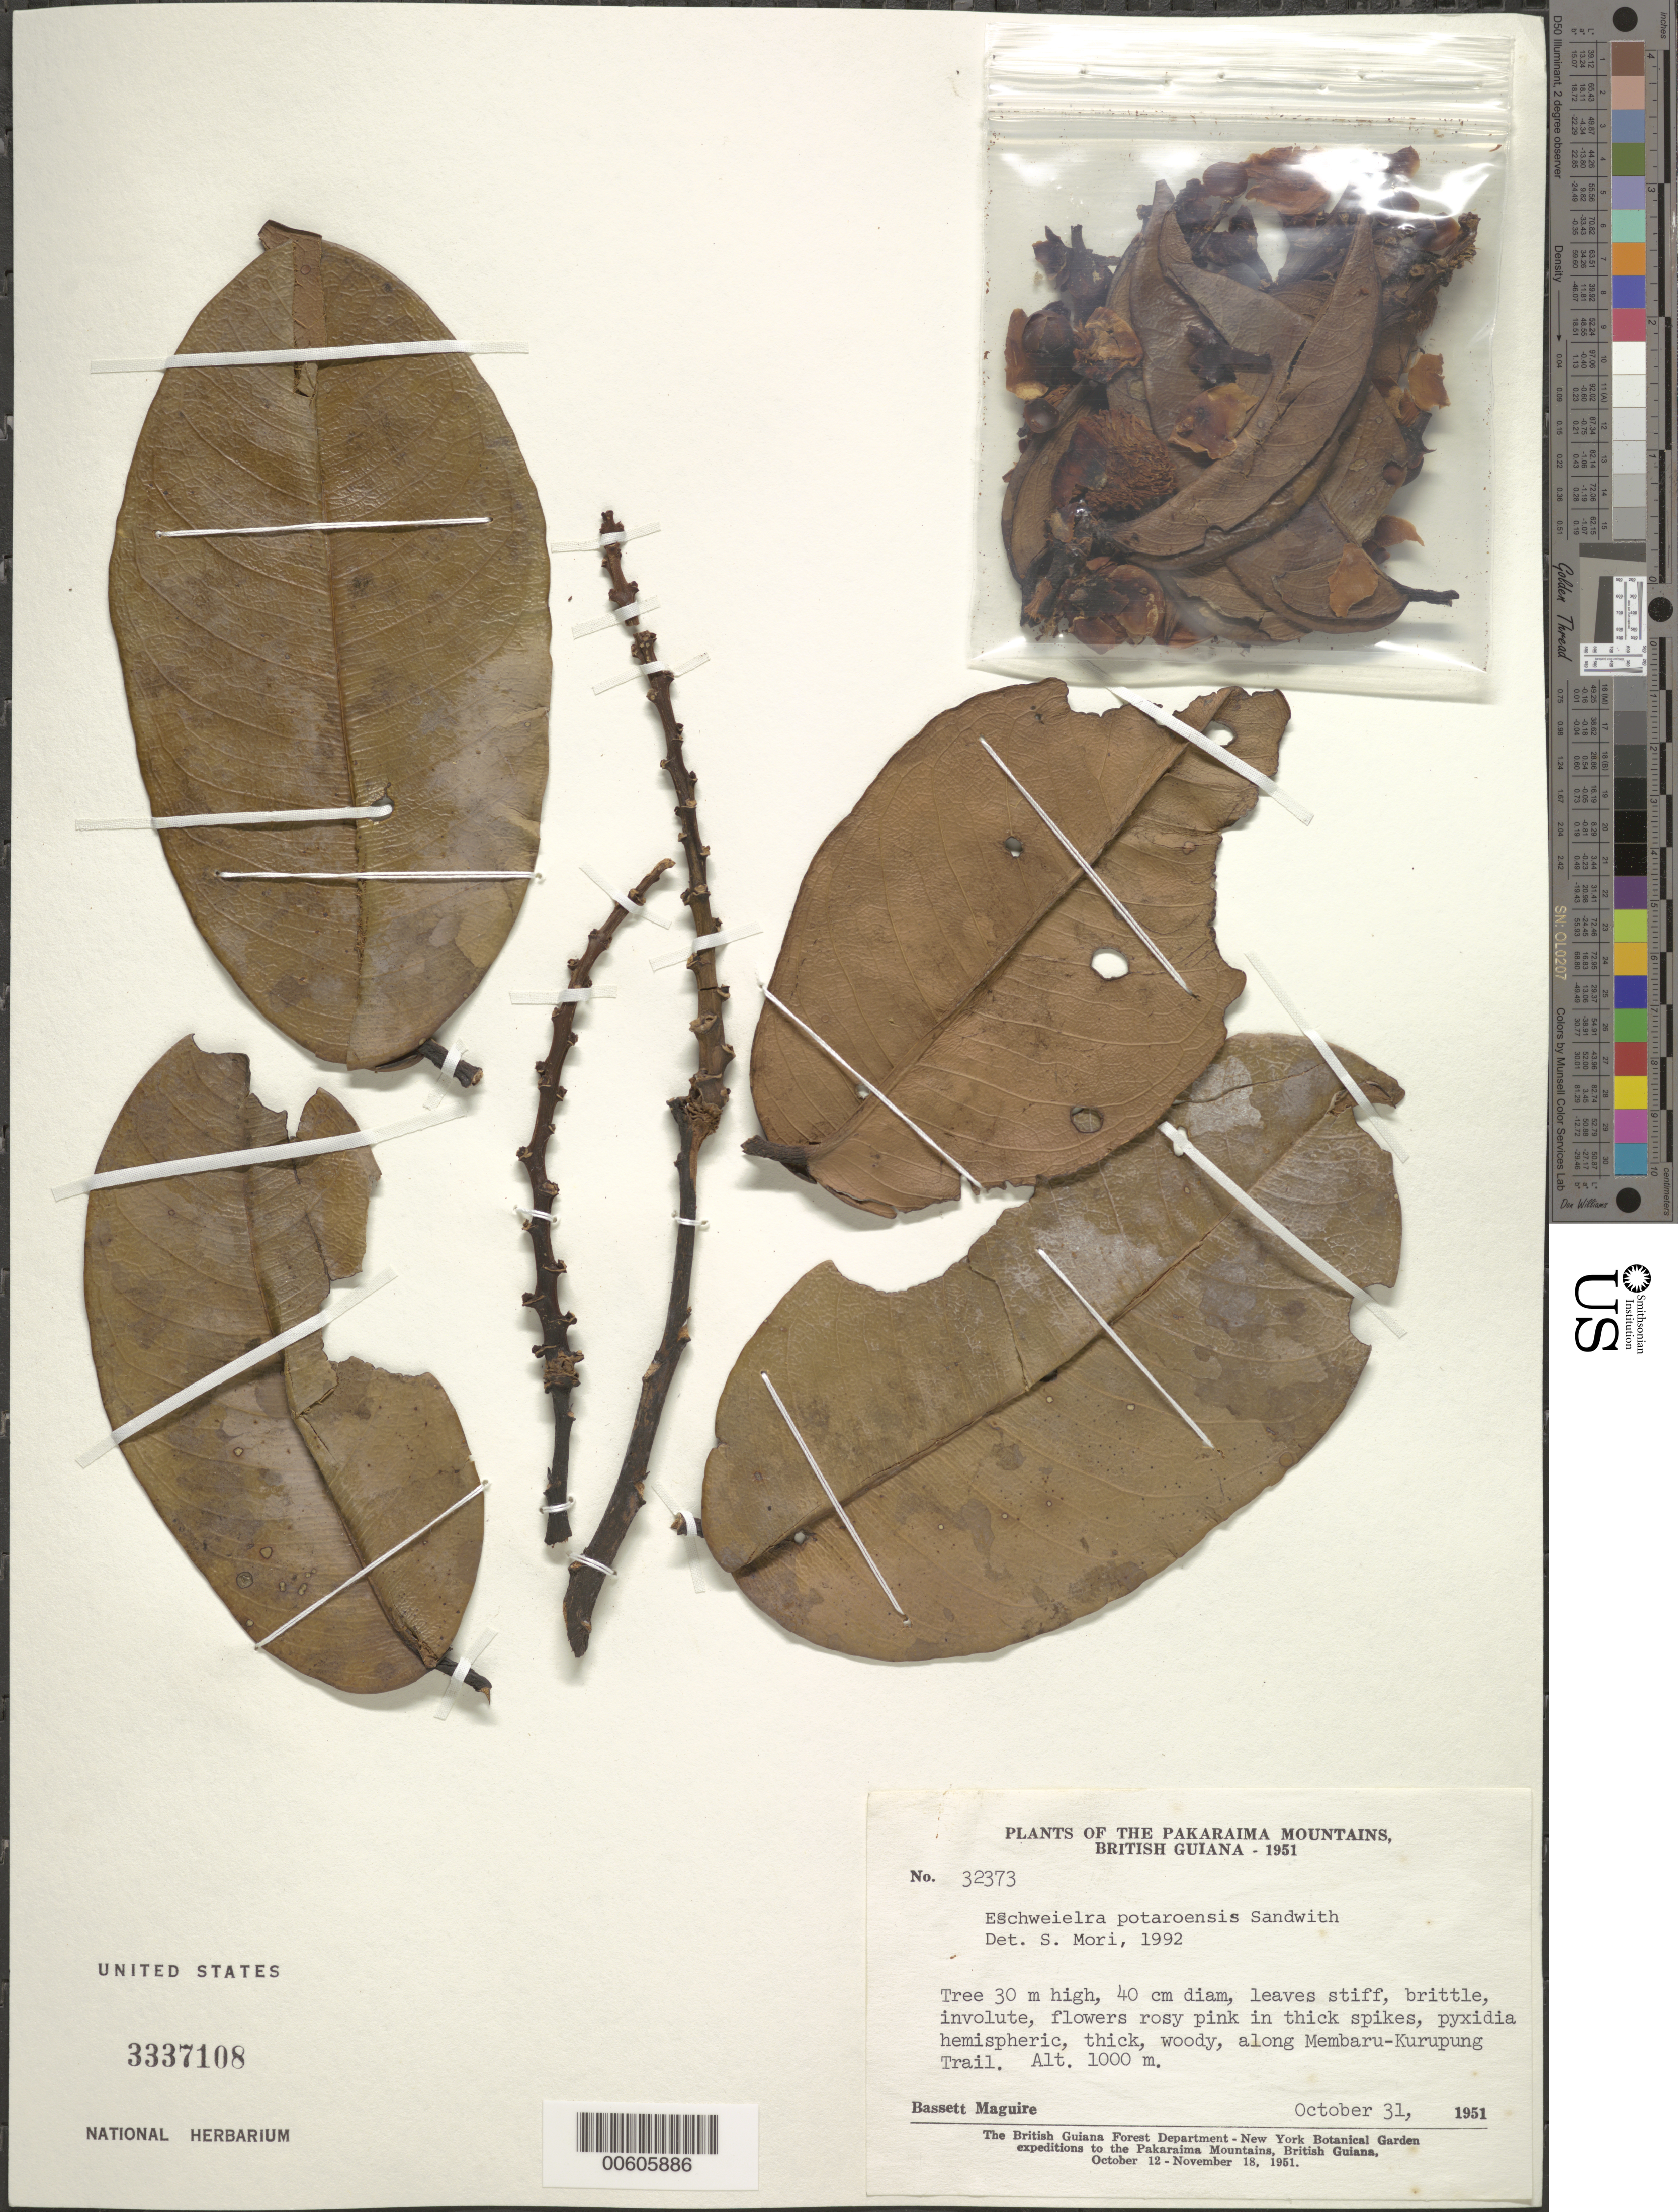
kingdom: Plantae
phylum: Tracheophyta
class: Magnoliopsida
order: Ericales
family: Lecythidaceae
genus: Eschweilera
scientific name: Eschweilera potaroensis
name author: Sandwith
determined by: Mori, Scott A.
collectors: B. Maguire & D. B. Fanshawe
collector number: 32373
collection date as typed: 29-Oct-51 to 4-Nov-51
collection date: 1951-10-29/1951-11-04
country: Guyana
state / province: Cuyuni-Mazaruni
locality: Membaru-Kurupung Trail, Pakaraima Mts.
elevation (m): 1000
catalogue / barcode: US 3337108